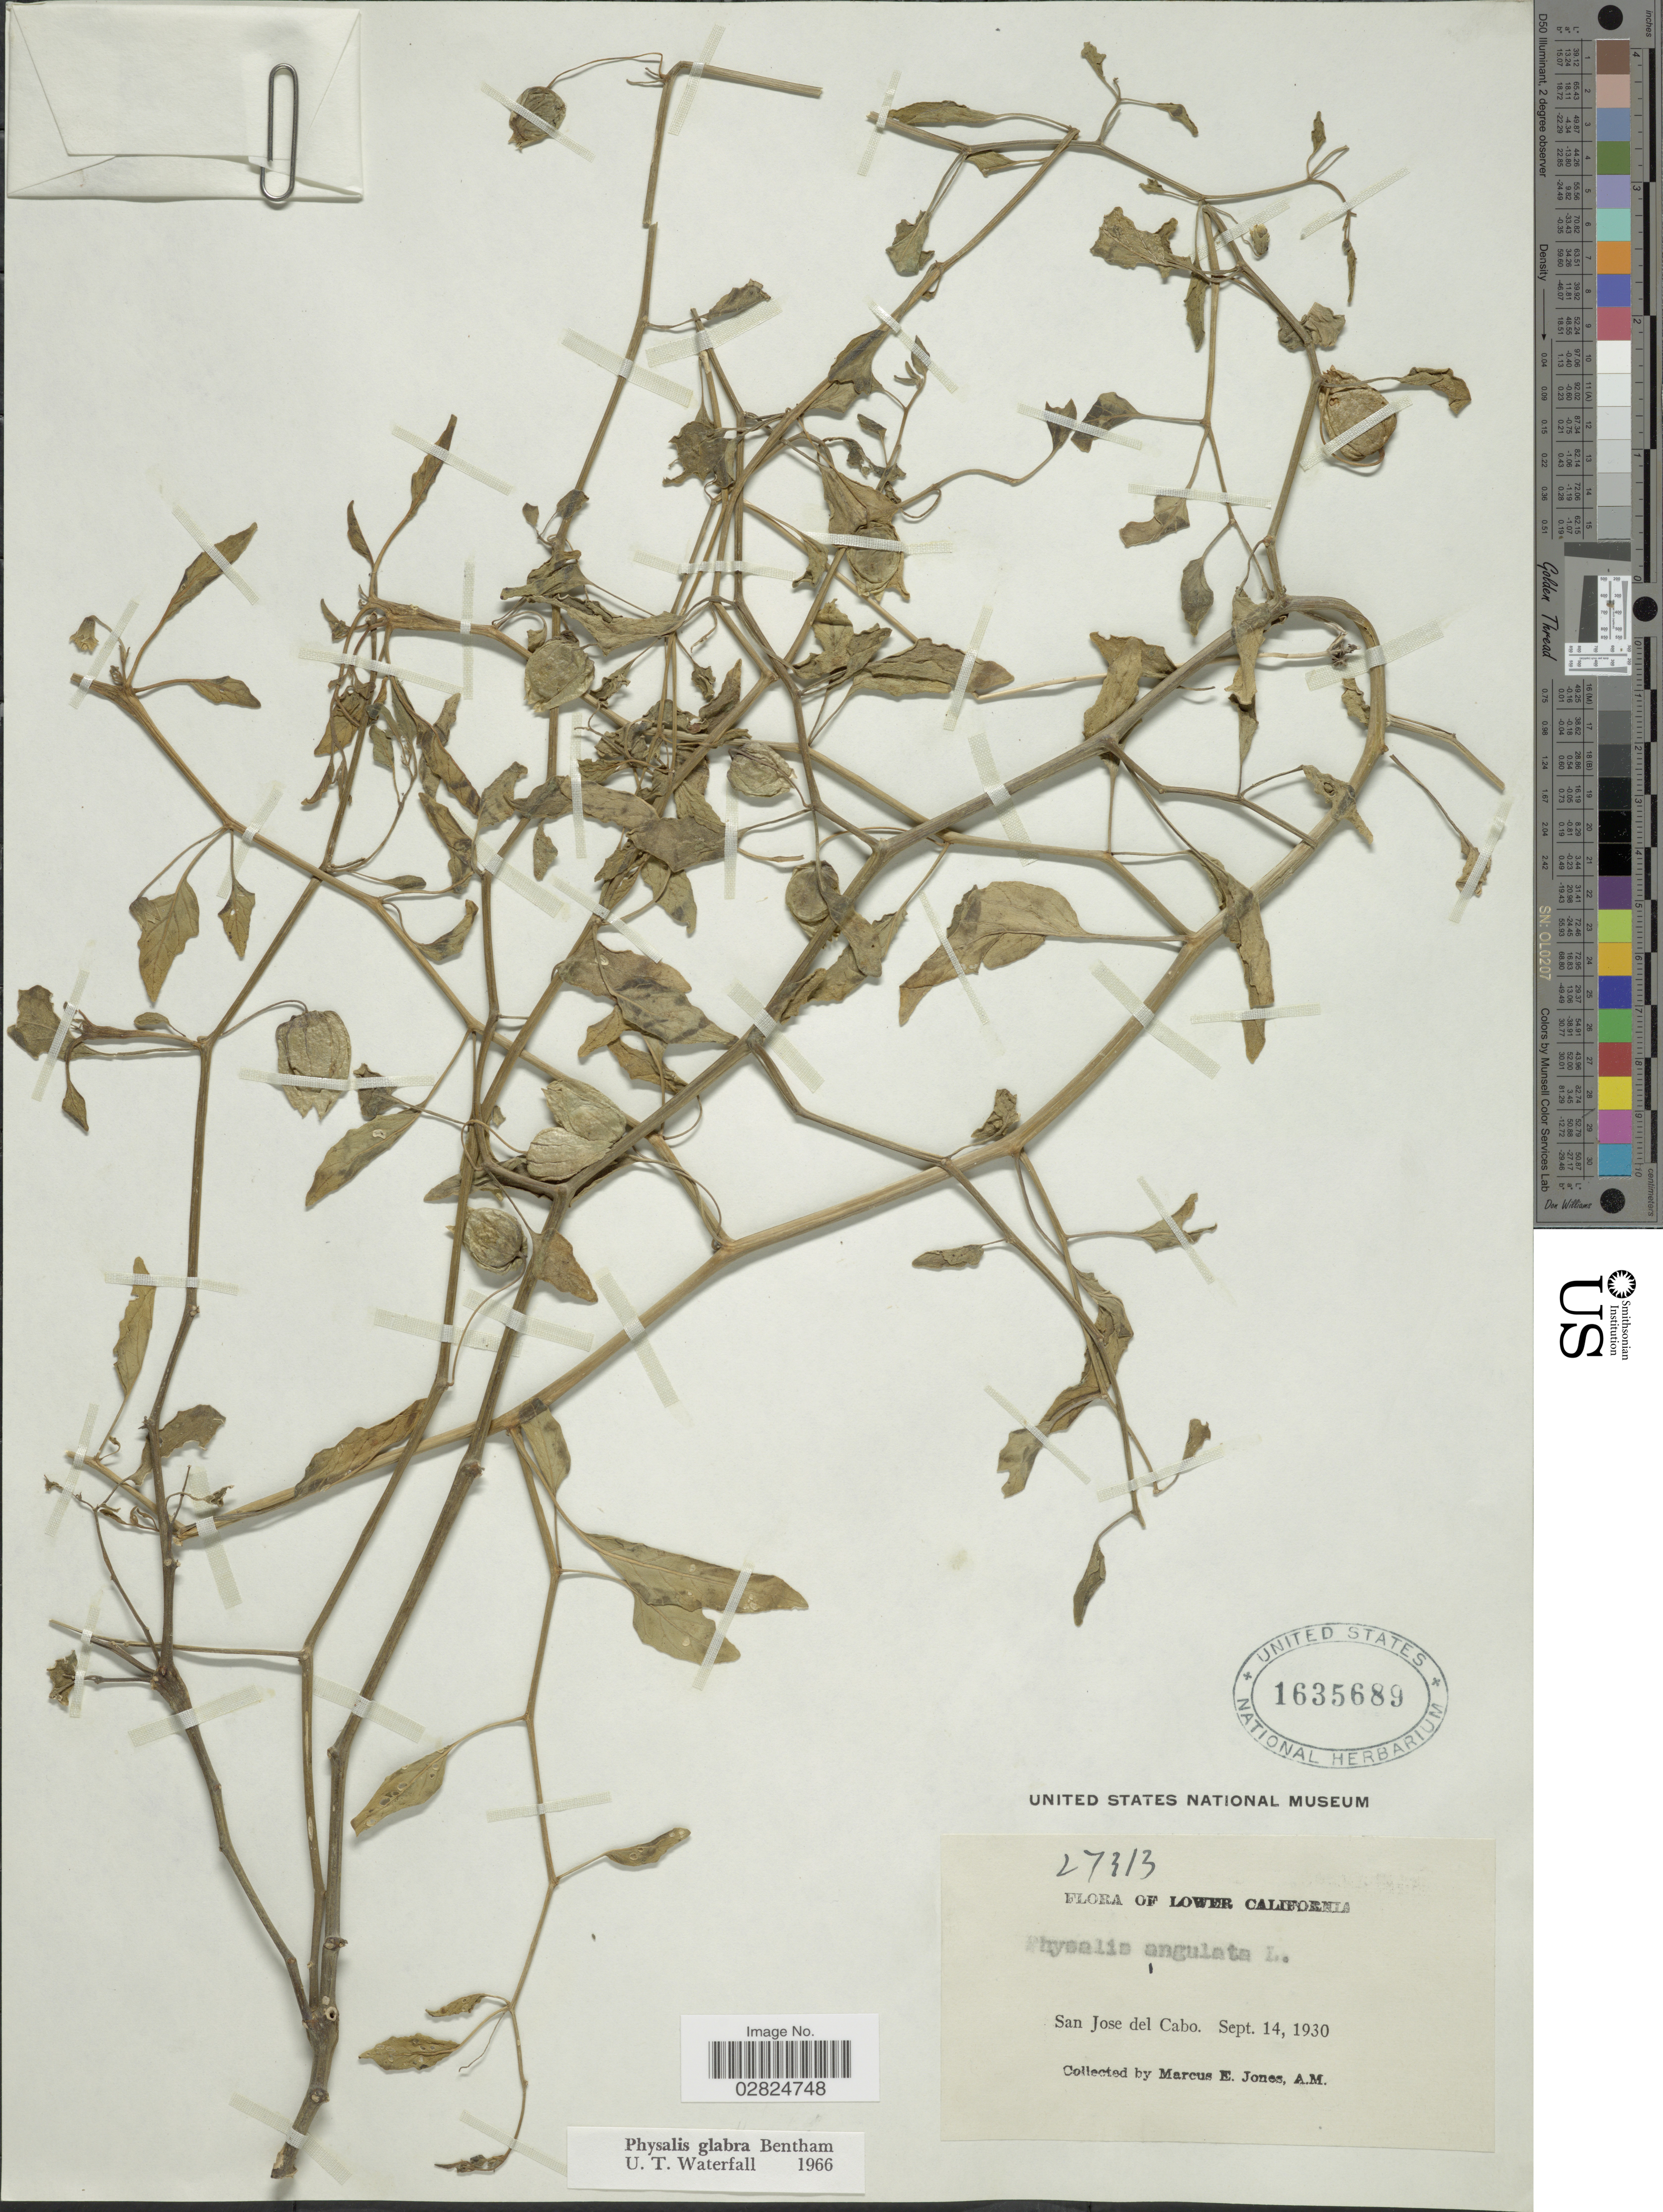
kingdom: Plantae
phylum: Tracheophyta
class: Magnoliopsida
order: Solanales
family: Solanaceae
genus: Physalis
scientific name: Physalis glabra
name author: Benth.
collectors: M. E. Jones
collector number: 27313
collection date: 1930-09-14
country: Mexico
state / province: Baja California Sur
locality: Lower California. San Jose del Cabo.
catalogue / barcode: US 1635689